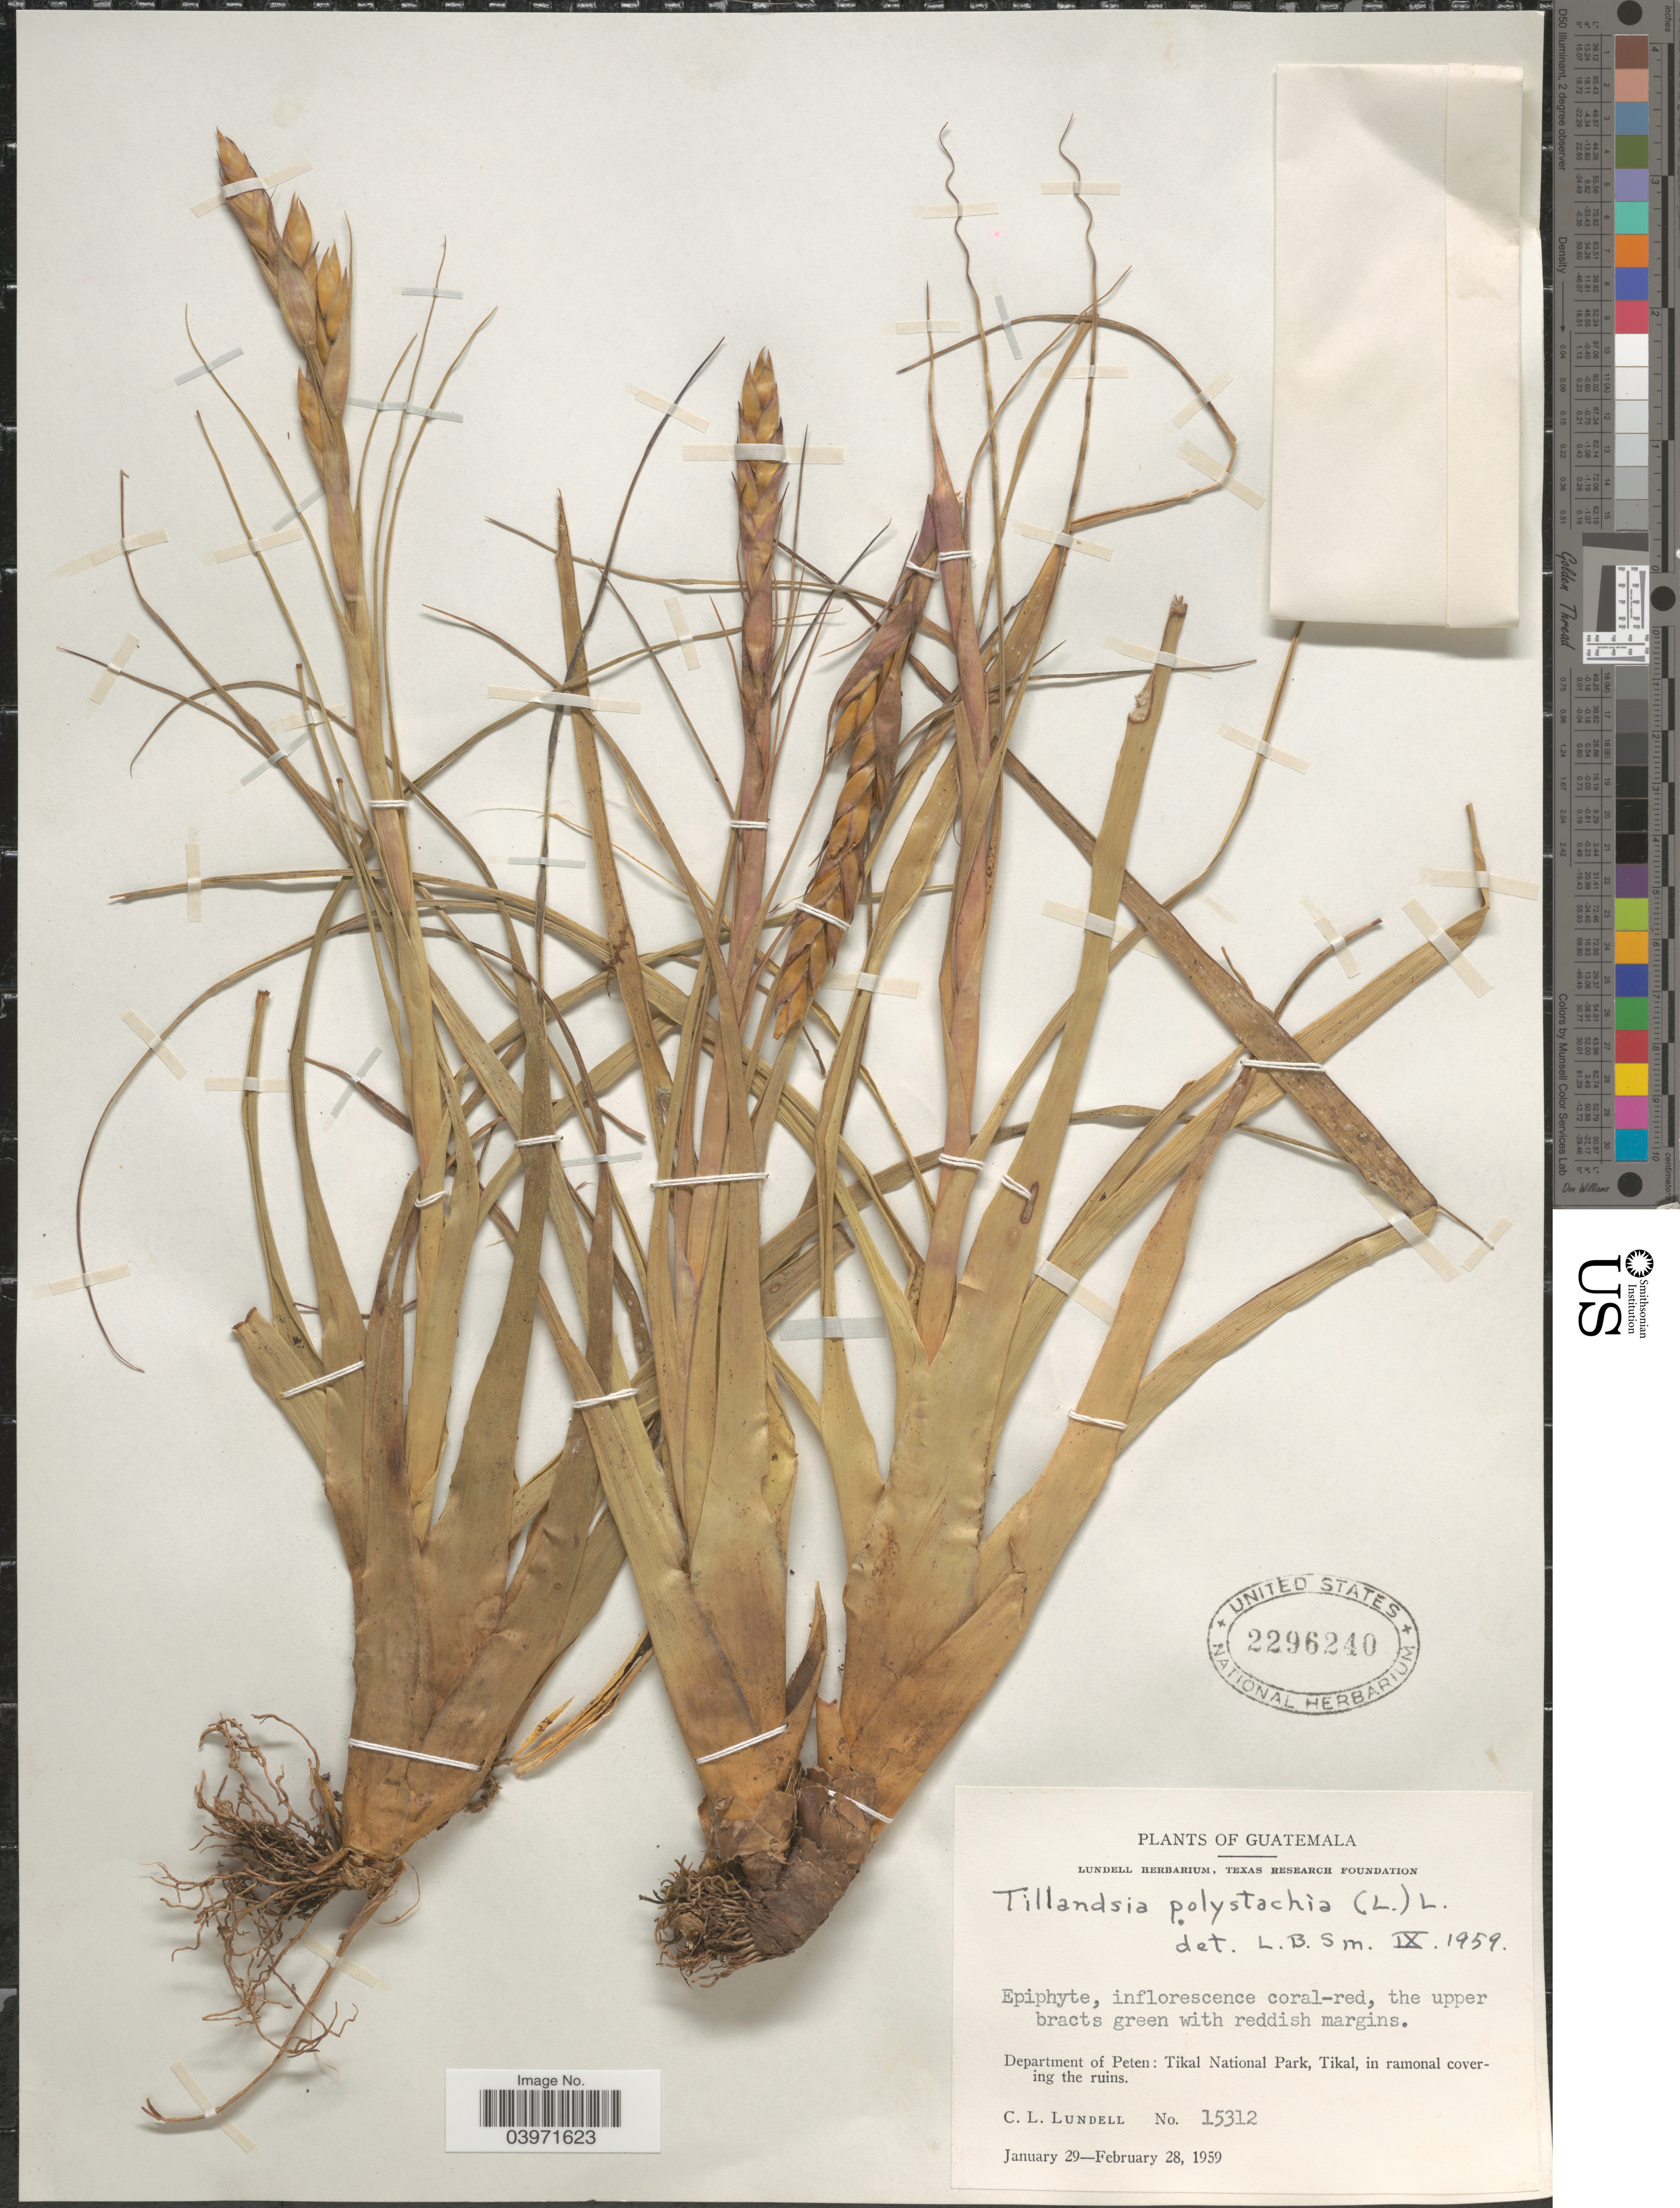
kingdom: Plantae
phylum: Tracheophyta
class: Liliopsida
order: Poales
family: Bromeliaceae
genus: Tillandsia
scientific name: Tillandsia polystachia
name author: (L.) L.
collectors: C. L. Lundell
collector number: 15312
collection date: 1959-01-29/1959-02-28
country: Guatemala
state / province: El Peten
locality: Department of Peten: Tikal National Park, Tikal, in ramonal covering the ruins.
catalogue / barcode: US 2296240